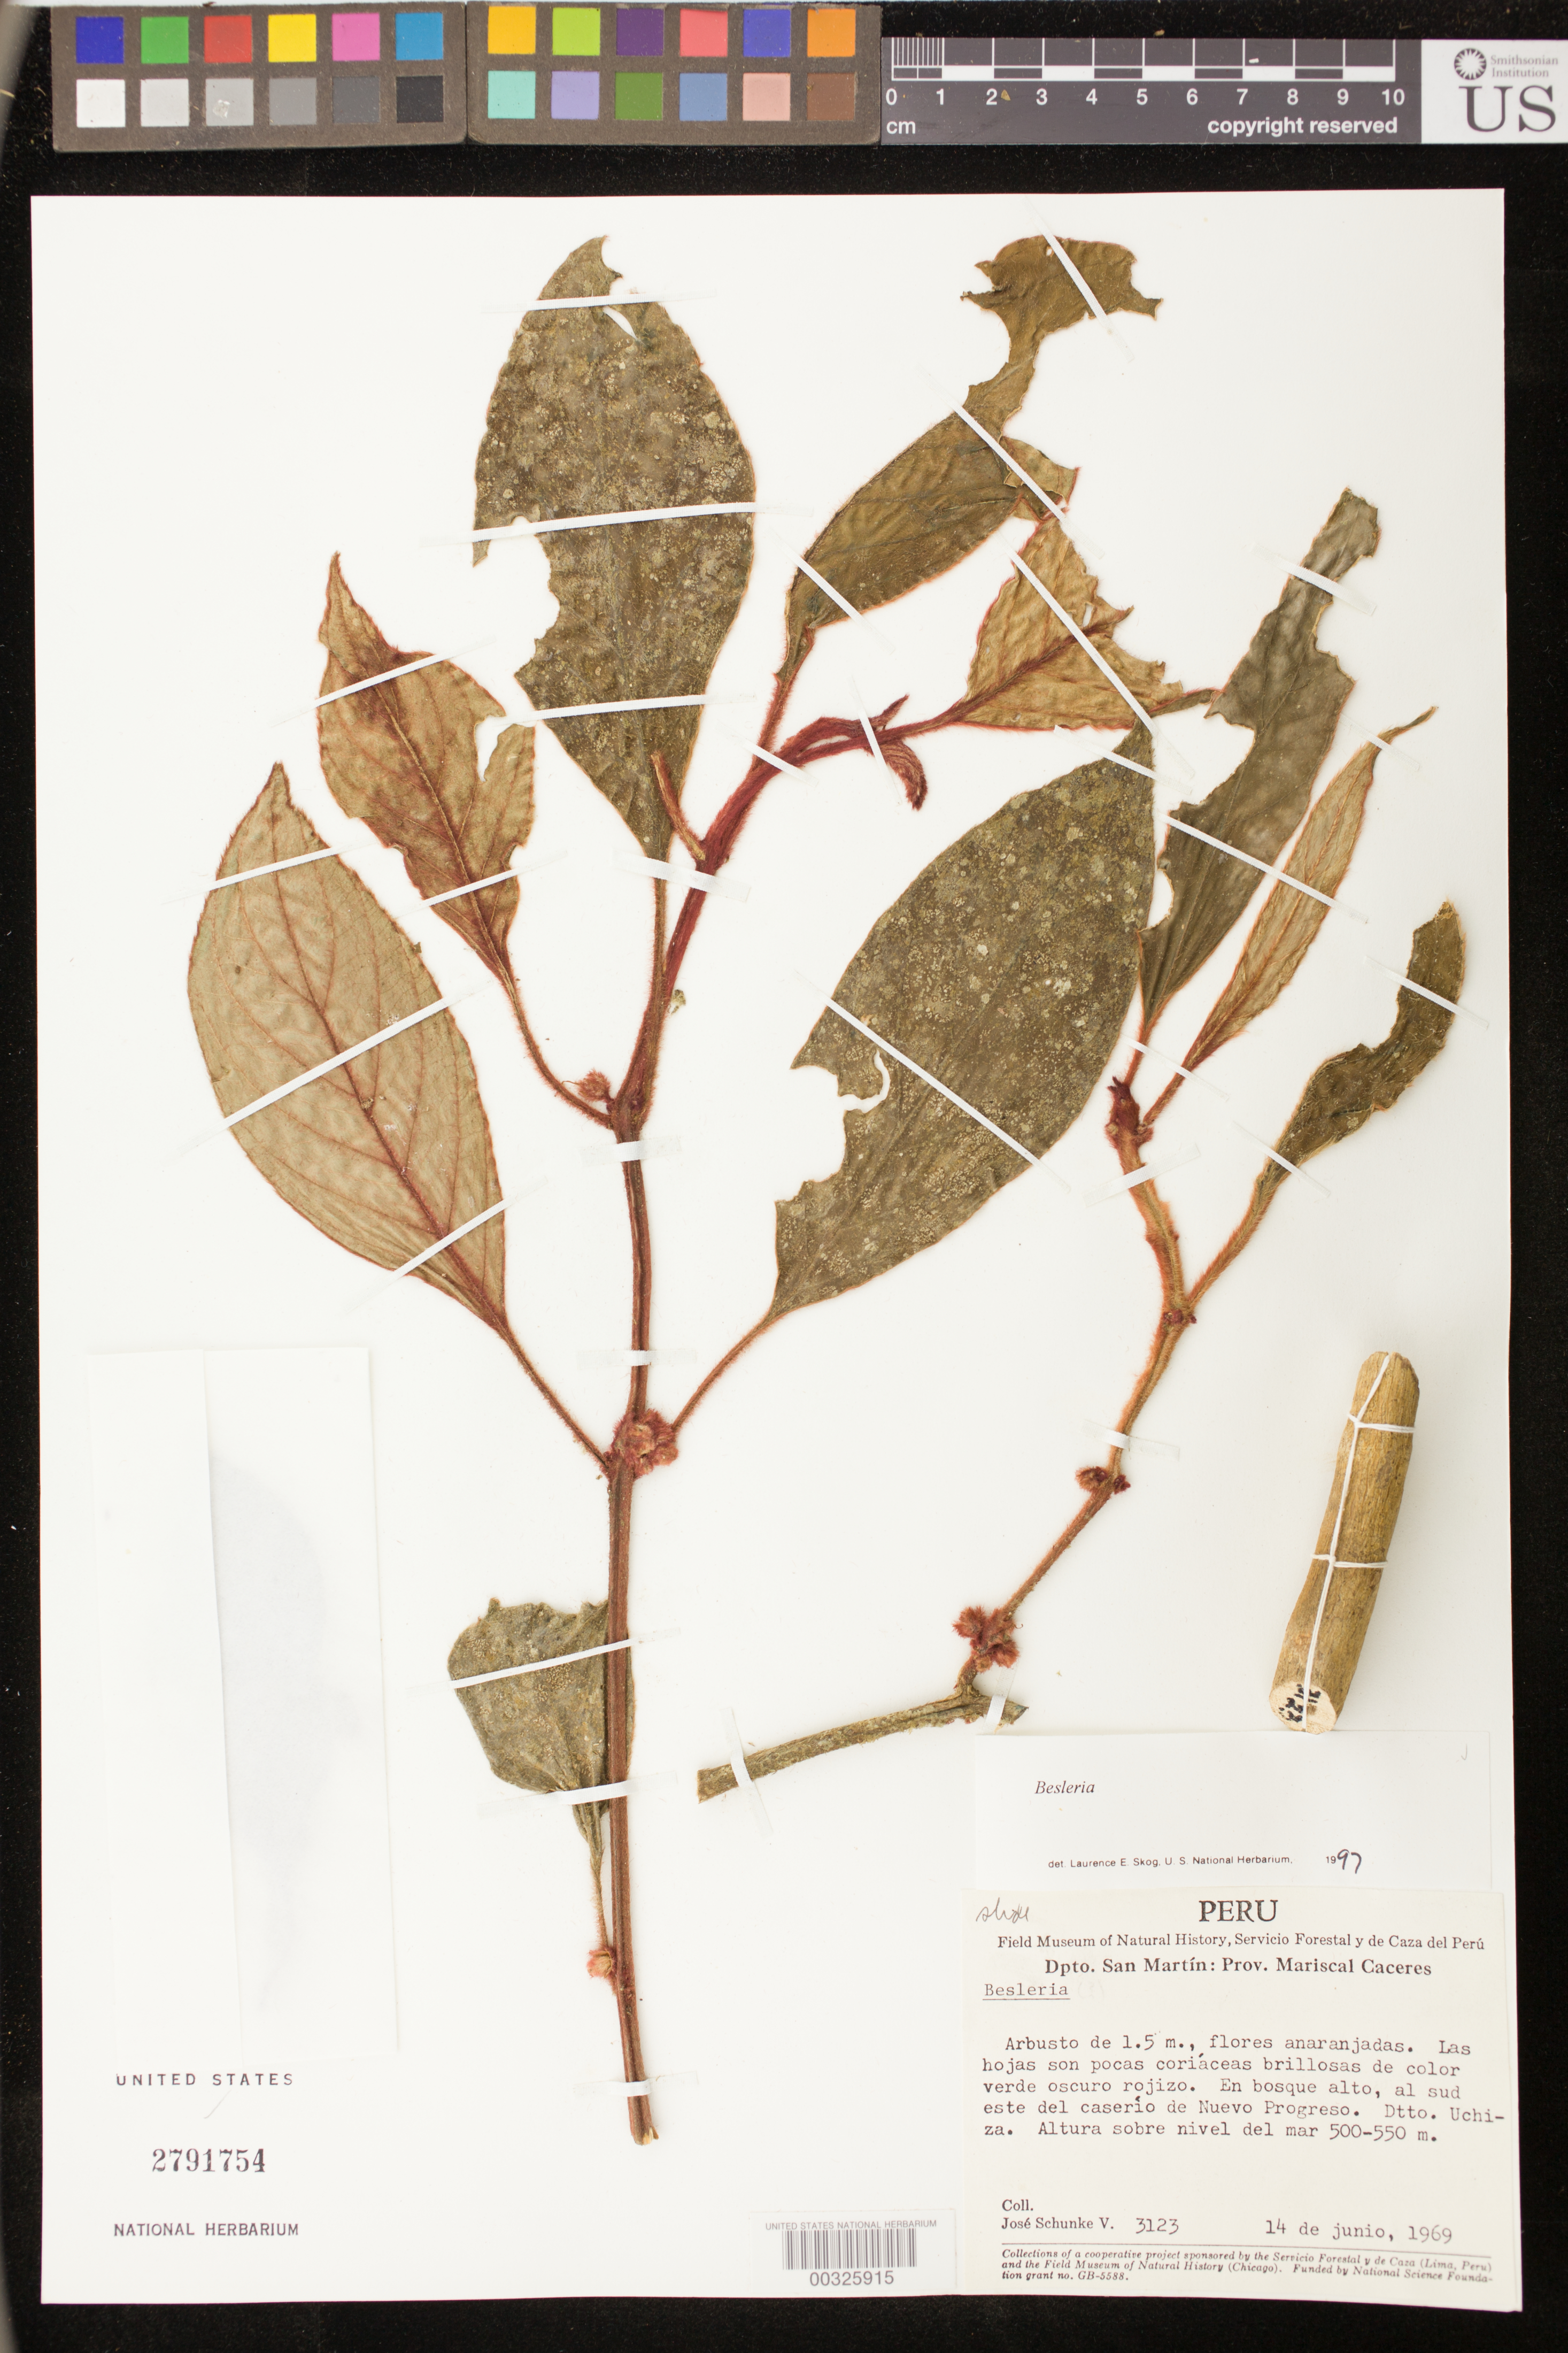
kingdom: Plantae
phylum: Tracheophyta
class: Magnoliopsida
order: Lamiales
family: Gesneriaceae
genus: Besleria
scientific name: Besleria sp.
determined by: Skog, Laurence E.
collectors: J. Schunke Vigo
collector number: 3123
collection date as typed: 14 Jun 1969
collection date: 1969-06-14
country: Peru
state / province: San Martín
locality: Prov. Mariscal Cáceres, Dtto. Uchiza; al SE de caserío de Nuevo Progreso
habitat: En bosque alto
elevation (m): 500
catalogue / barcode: US 2791754